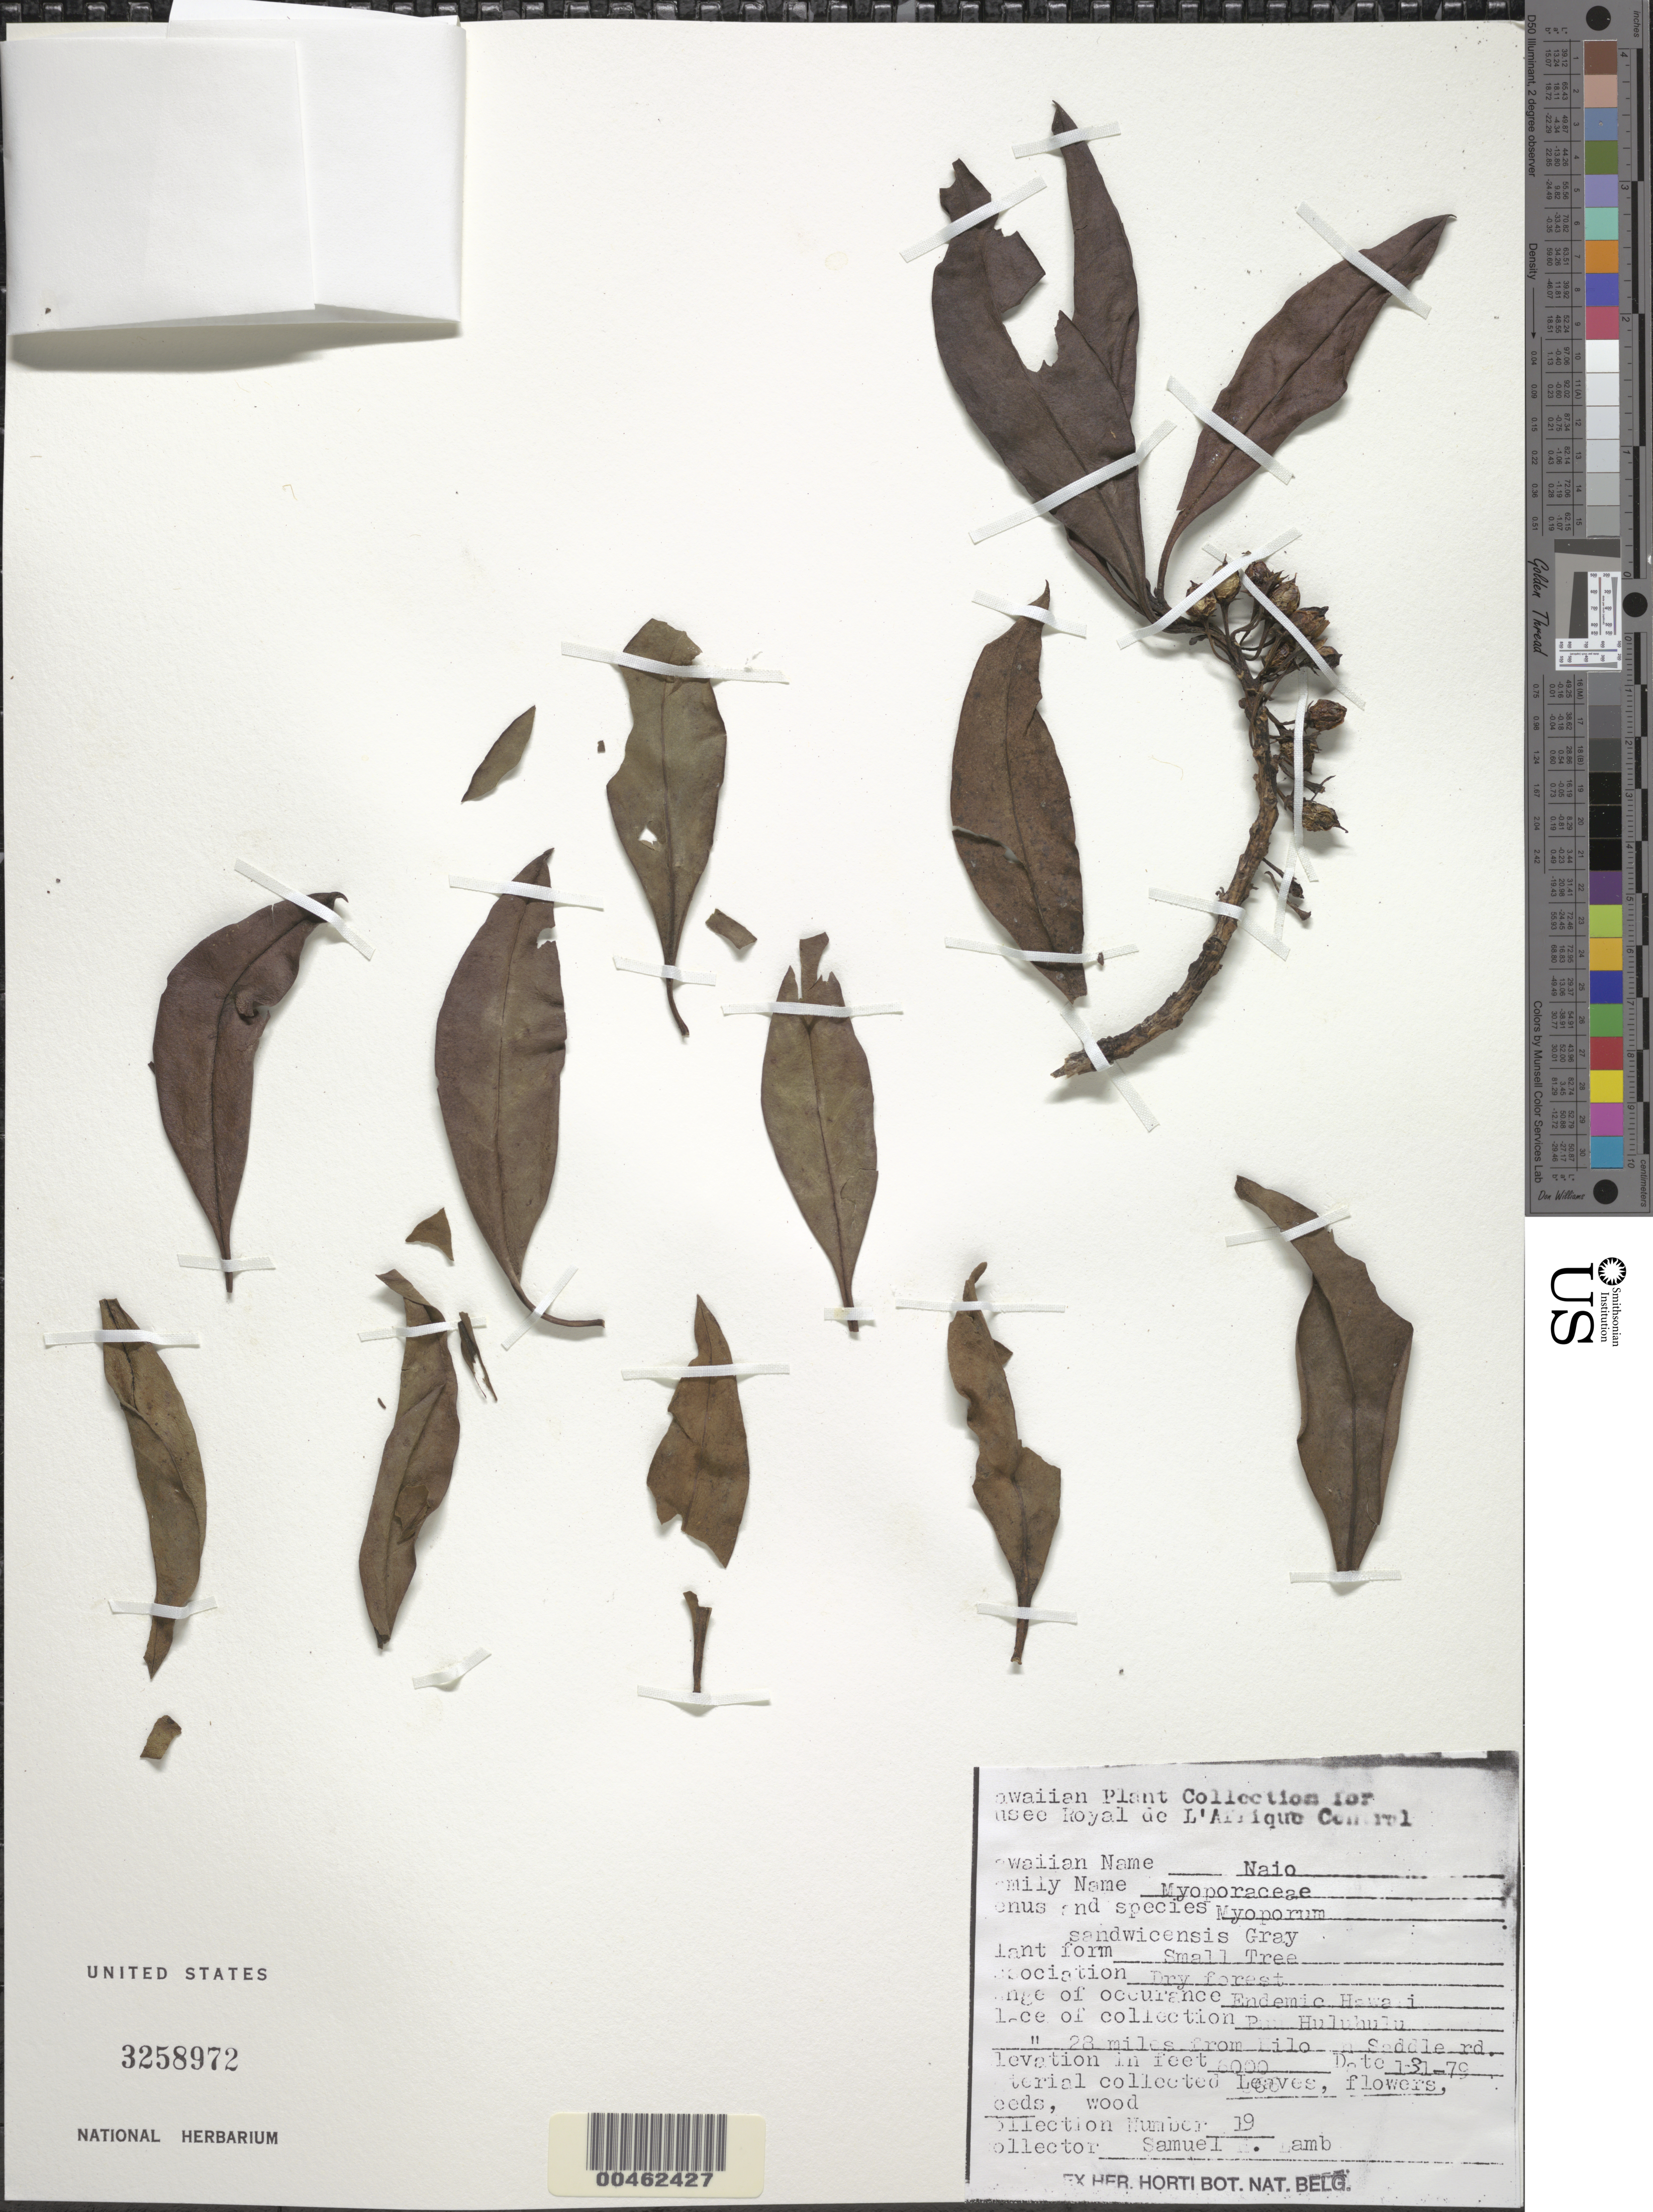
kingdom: Plantae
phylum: Tracheophyta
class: Magnoliopsida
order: Lamiales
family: Scrophulariaceae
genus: Myoporum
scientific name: Myoporum sandwicense subsp. sandwicense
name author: A. Gray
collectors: S. H. Lamb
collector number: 19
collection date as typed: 31 Jan 1979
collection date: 1979-01-31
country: United States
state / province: Hawaii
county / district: Hawaii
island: Hawaii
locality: Puu Huluhulu, 28 miles from Hilo, on Saddle Road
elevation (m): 1829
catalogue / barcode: US 3258972